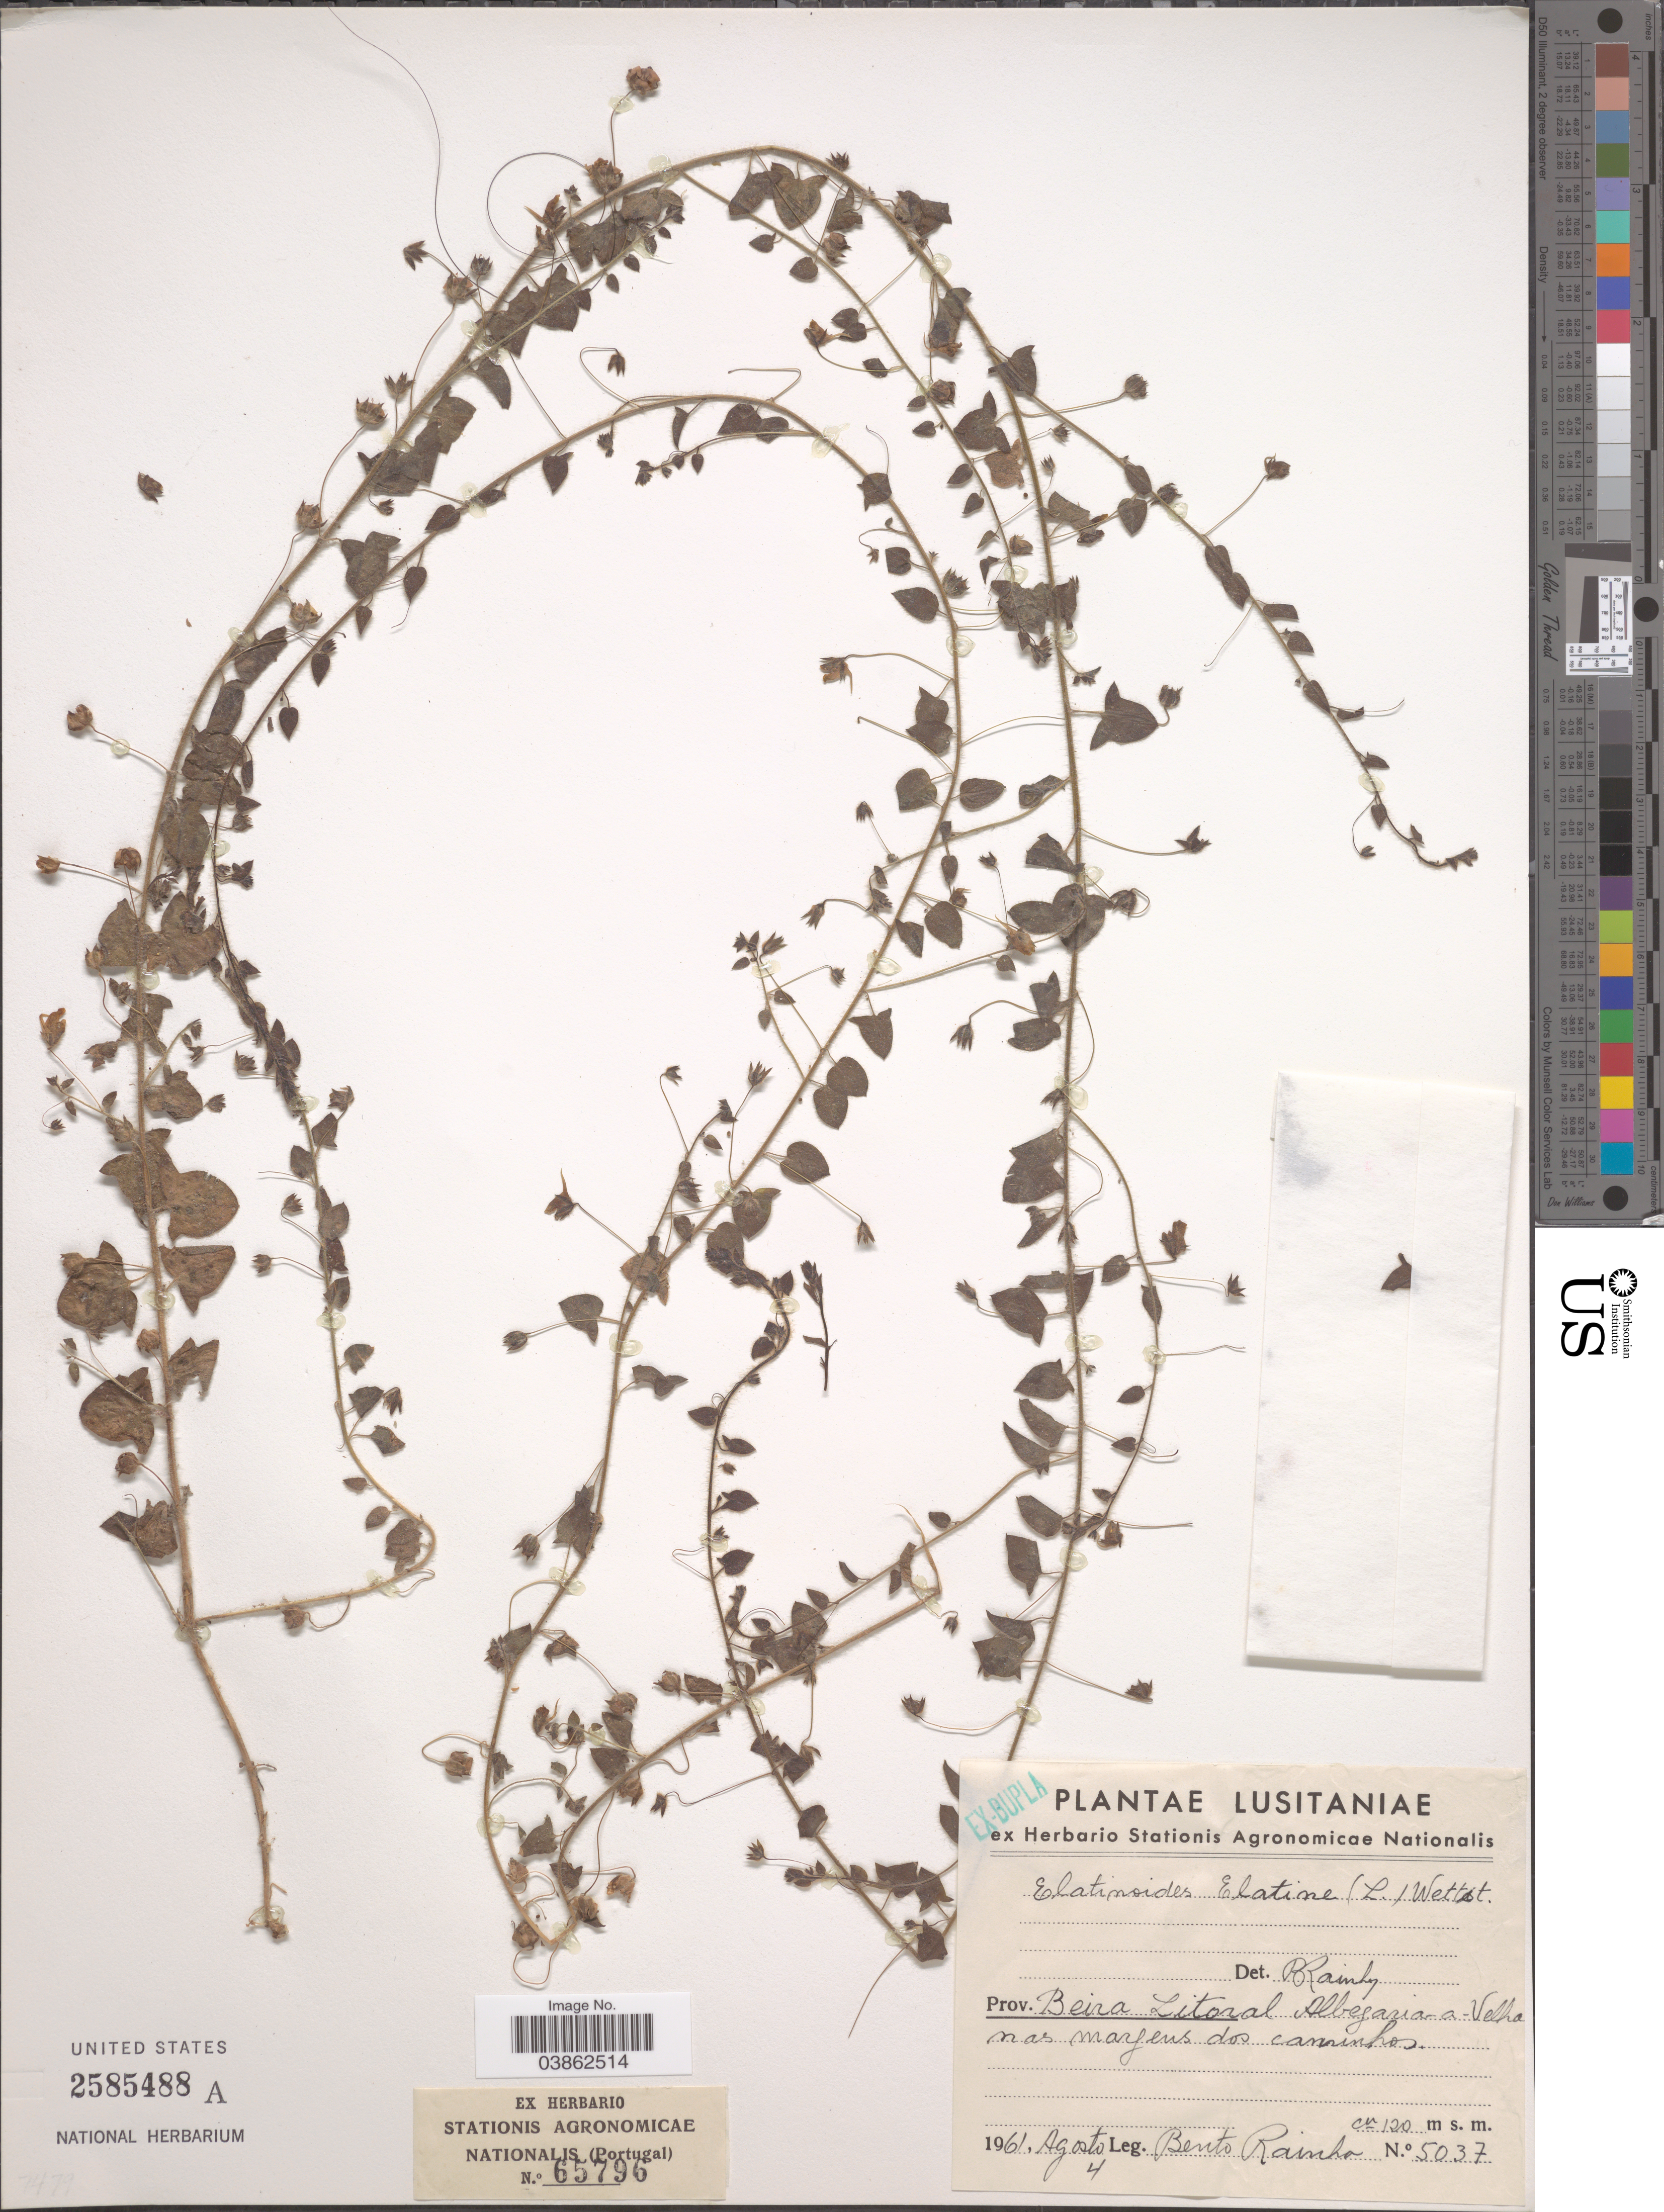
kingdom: Plantae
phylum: Tracheophyta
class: Magnoliopsida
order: Lamiales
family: Plantaginaceae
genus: Elatinoides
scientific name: Elatinoides elatine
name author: (L.) Wettst.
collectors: B. Rainha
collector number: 5037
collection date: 1961-08-04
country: Portugal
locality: Lusitaniae. Prov. Beira Litoral Albegaria-a-Velha nas margeus dos caminhos.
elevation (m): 120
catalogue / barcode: US 2585488A